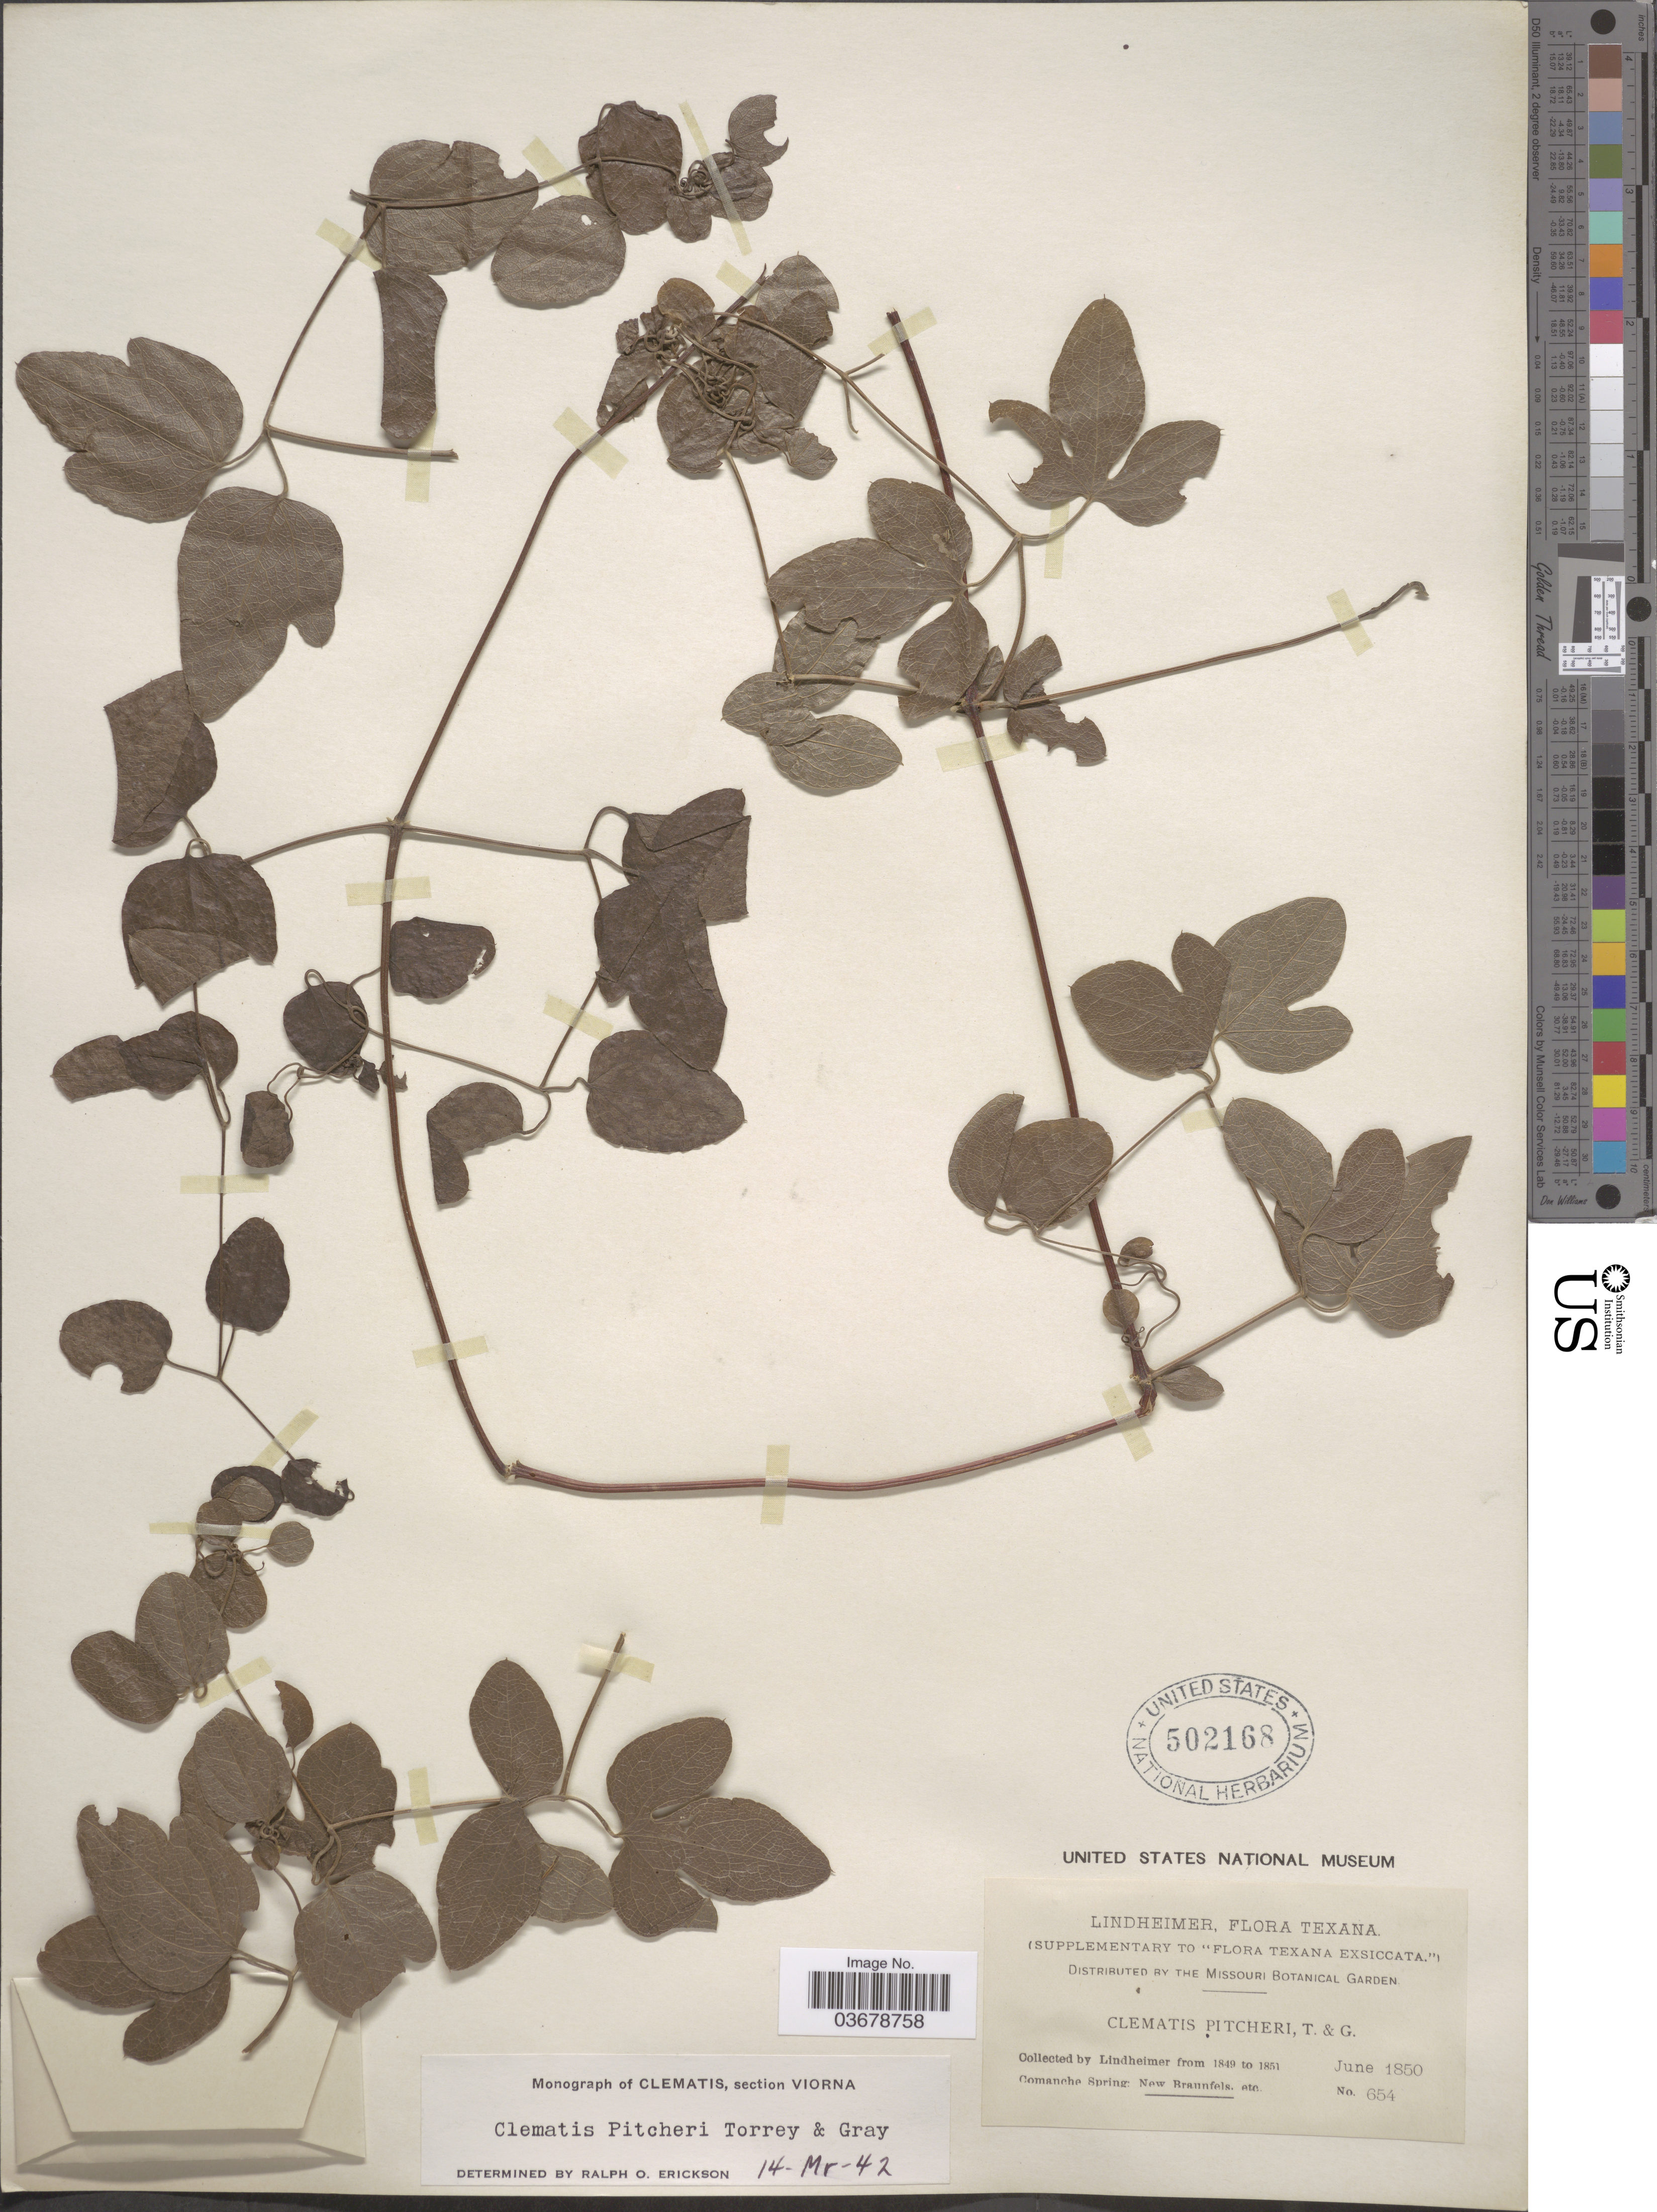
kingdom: Plantae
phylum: Tracheophyta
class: Magnoliopsida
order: Ranunculales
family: Ranunculaceae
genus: Clematis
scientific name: Clematis viorna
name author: L.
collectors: -. Lindheimer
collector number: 654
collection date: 1850-06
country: United States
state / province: Texas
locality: Comanche Spring: New Braunfels.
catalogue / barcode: US 502168